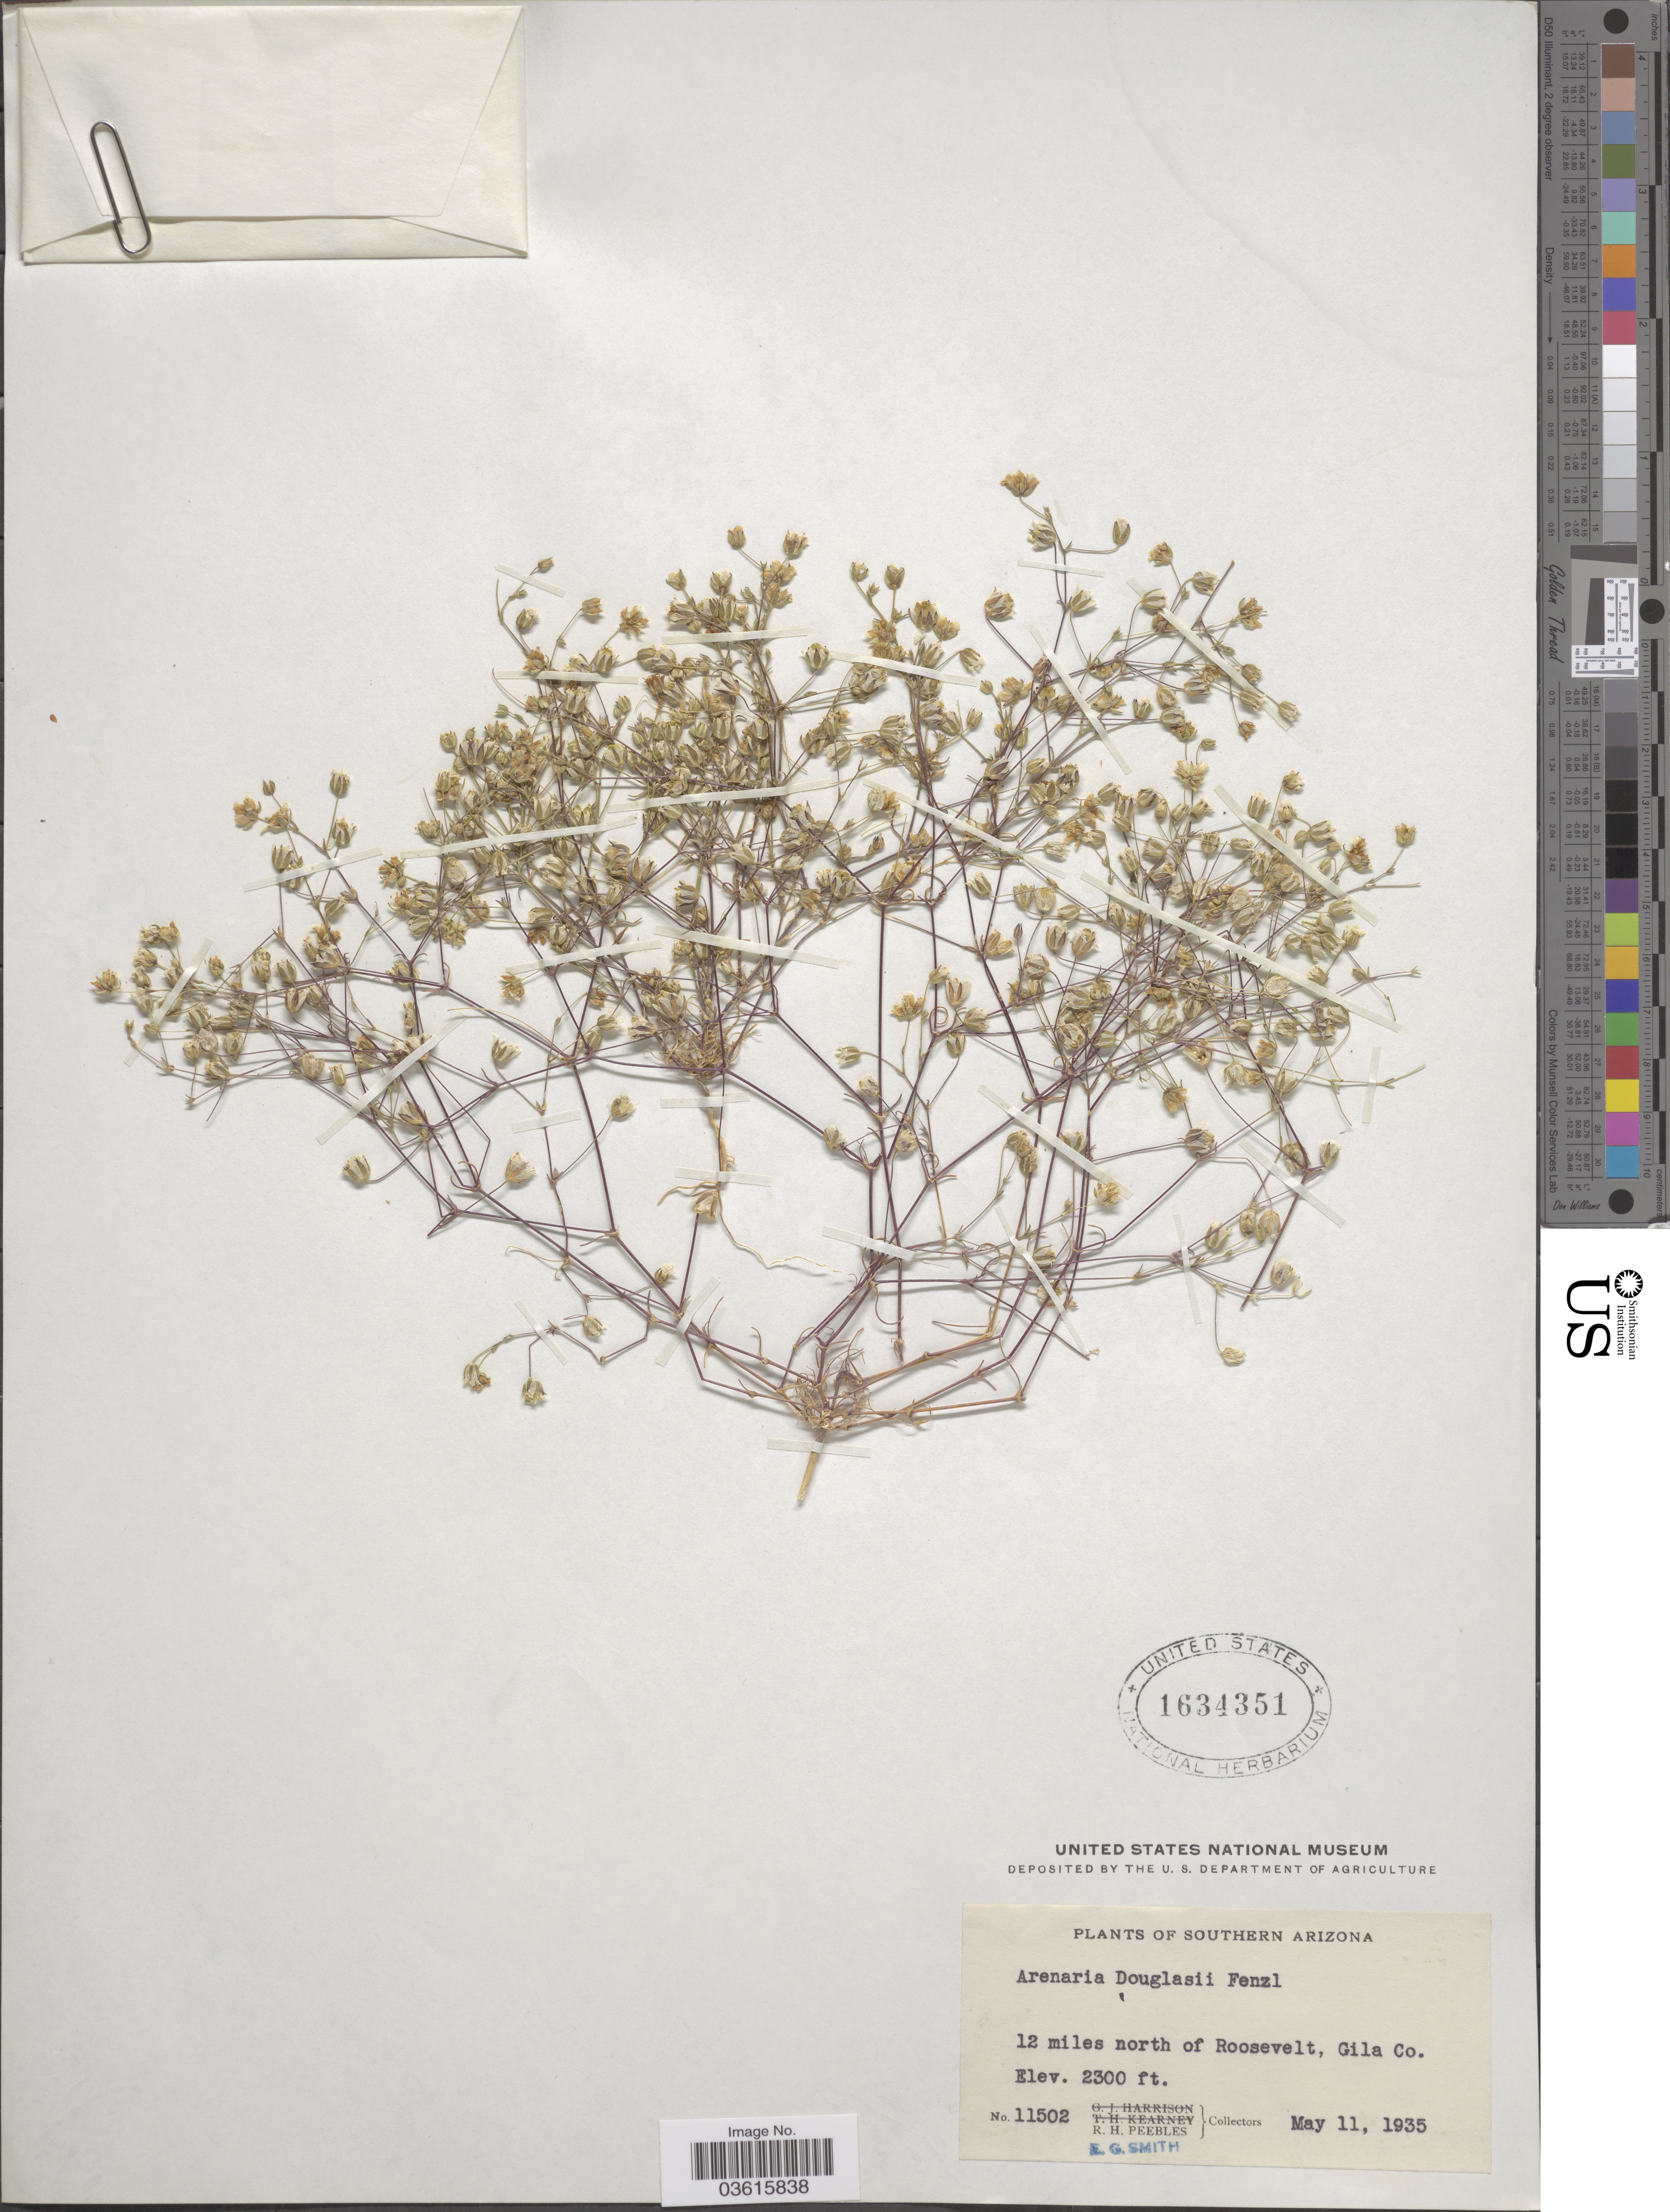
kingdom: Plantae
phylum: Tracheophyta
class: Magnoliopsida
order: Caryophyllales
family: Caryophyllaceae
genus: Minuartia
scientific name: Minuartia douglasii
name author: Mattf.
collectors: R. H. Peebles & E. G. Smith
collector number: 11502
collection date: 1935-05-11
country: United States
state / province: Arizona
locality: Southern Arizona. 12 miles north of Roosevelt, Gila Co.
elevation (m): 701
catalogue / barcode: US 1634351